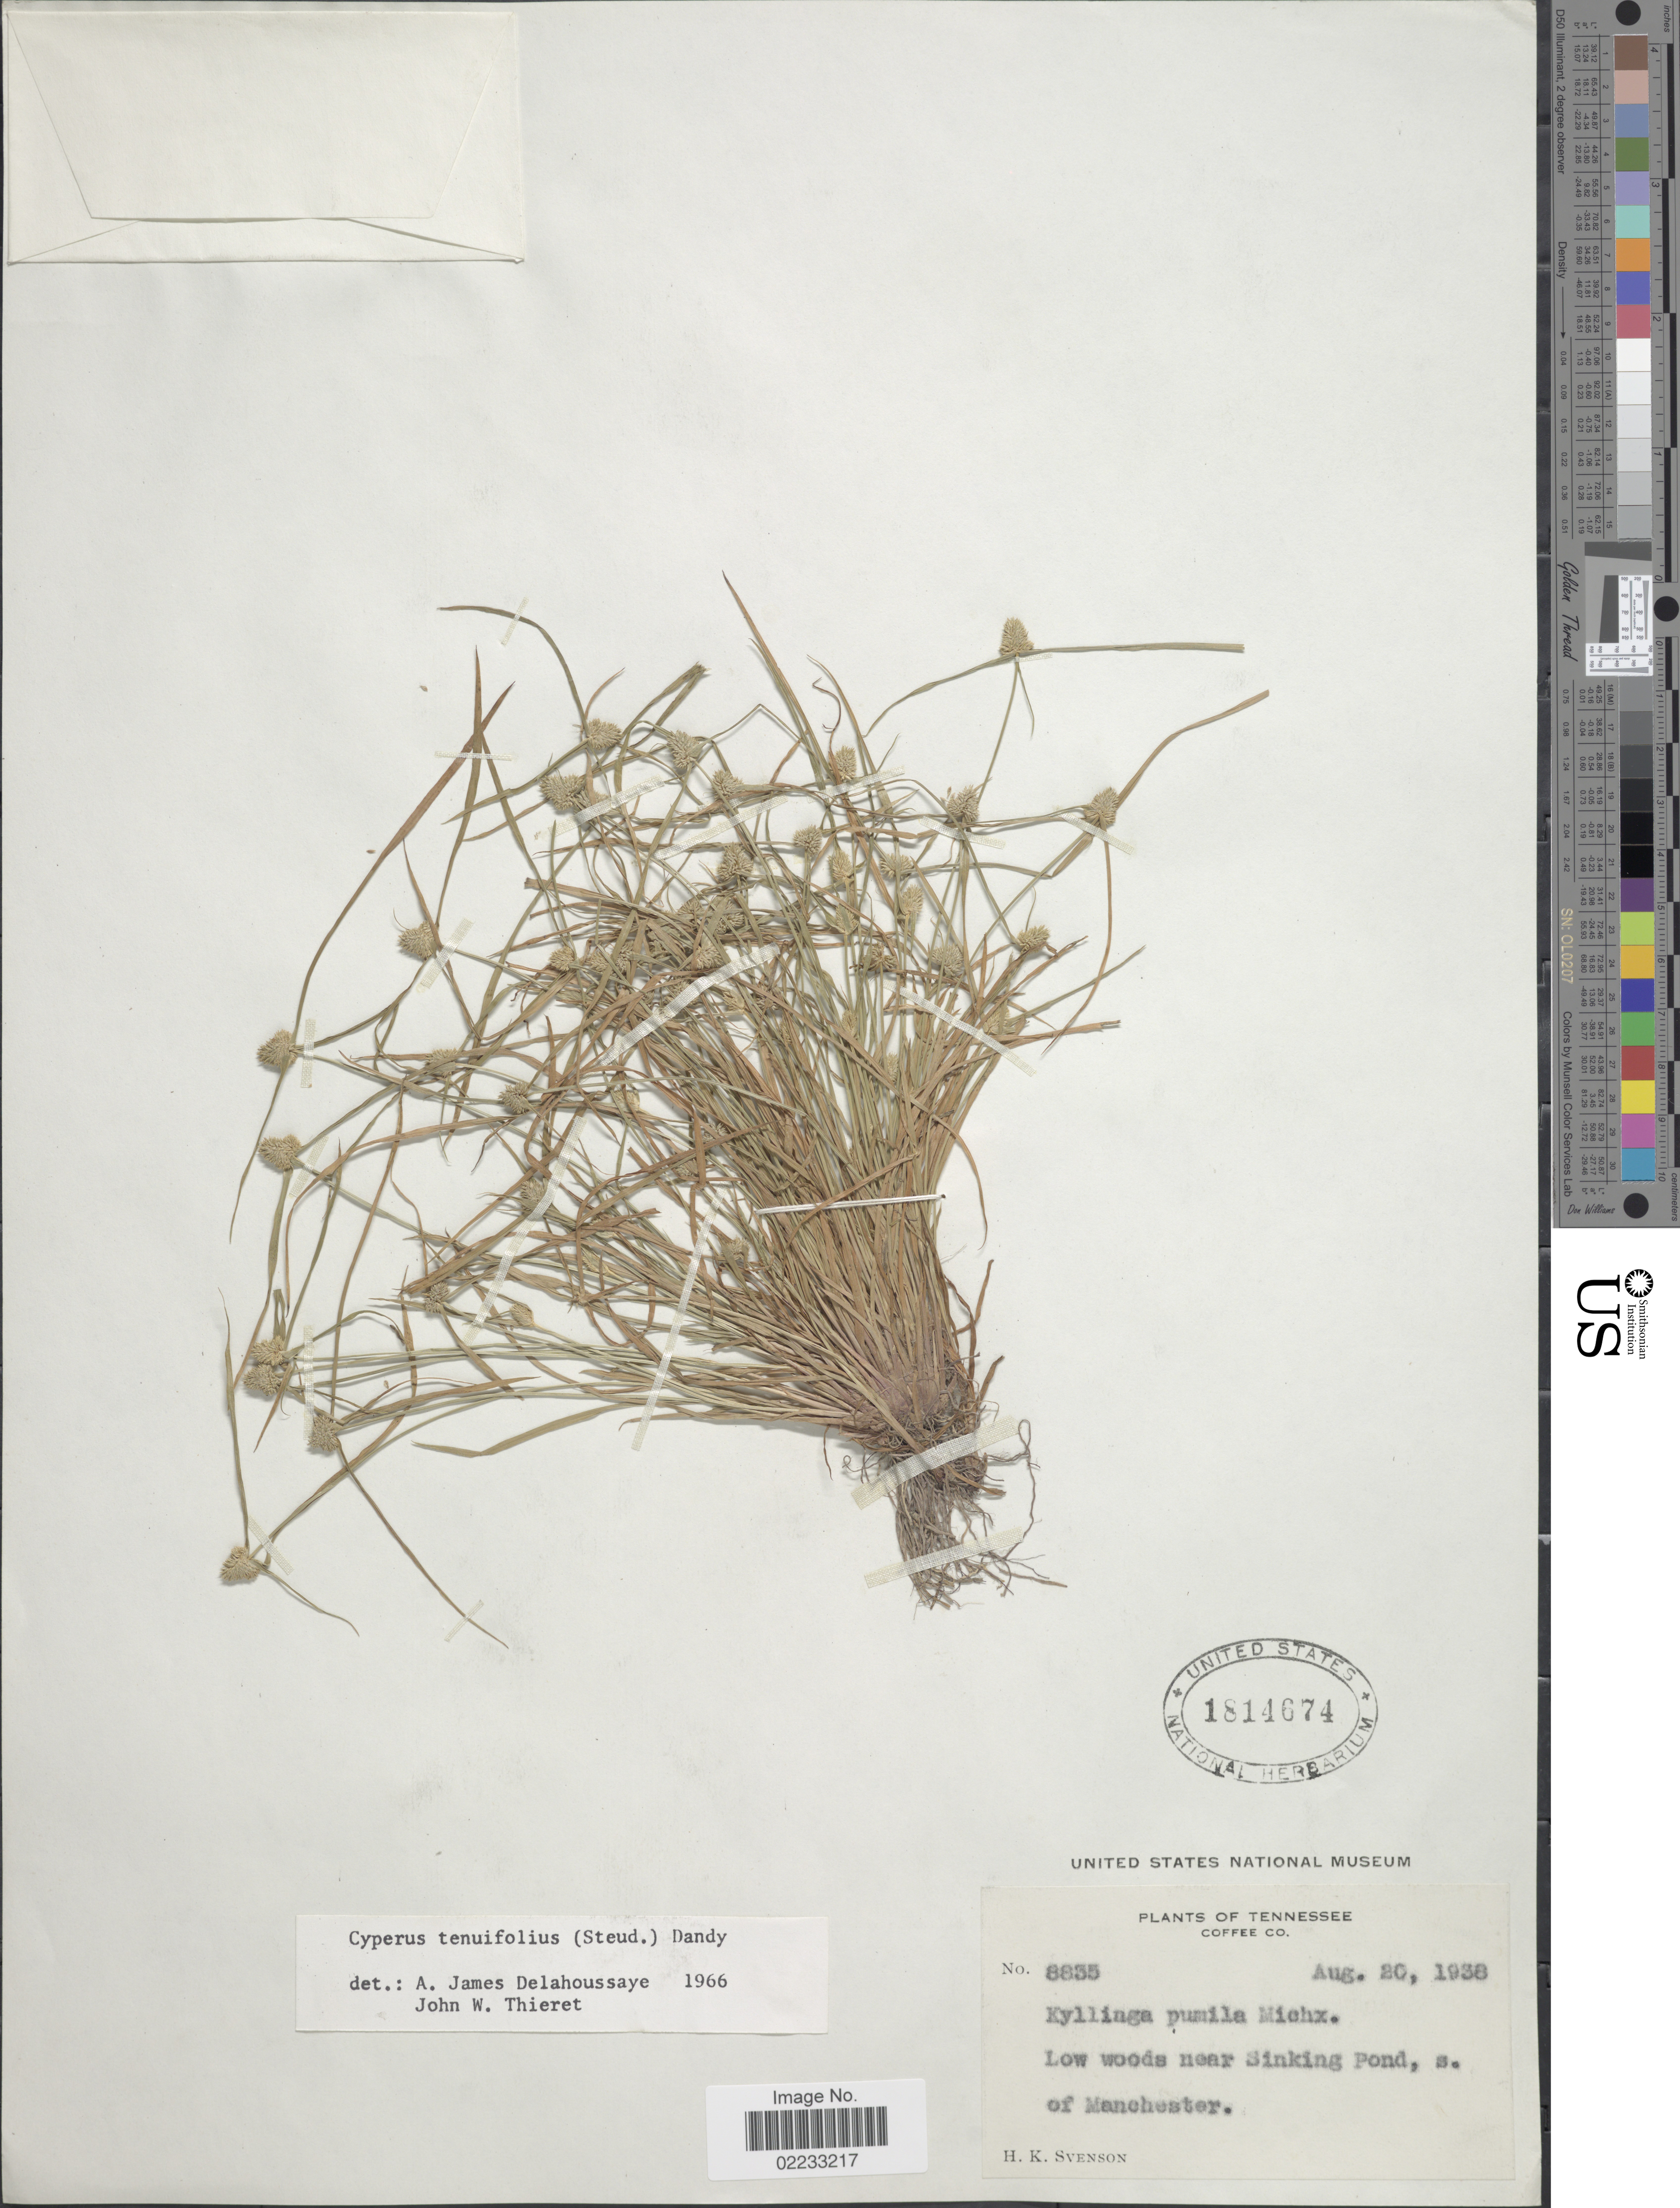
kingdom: Plantae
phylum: Tracheophyta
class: Liliopsida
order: Poales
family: Cyperaceae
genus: Cyperus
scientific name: Cyperus hortensis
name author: (Salzm. ex Steud.) Dorr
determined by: Strong, Mark T., (BOT), Smithsonian Institution - National Museum of Natural History (UNITED STATES)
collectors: H. K. Svenson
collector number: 8835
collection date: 1938-08-20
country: United States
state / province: Tennessee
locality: Coffee Co., low woods near Sinking near Sinking Pond, s. of Manchester.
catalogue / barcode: US 1814674